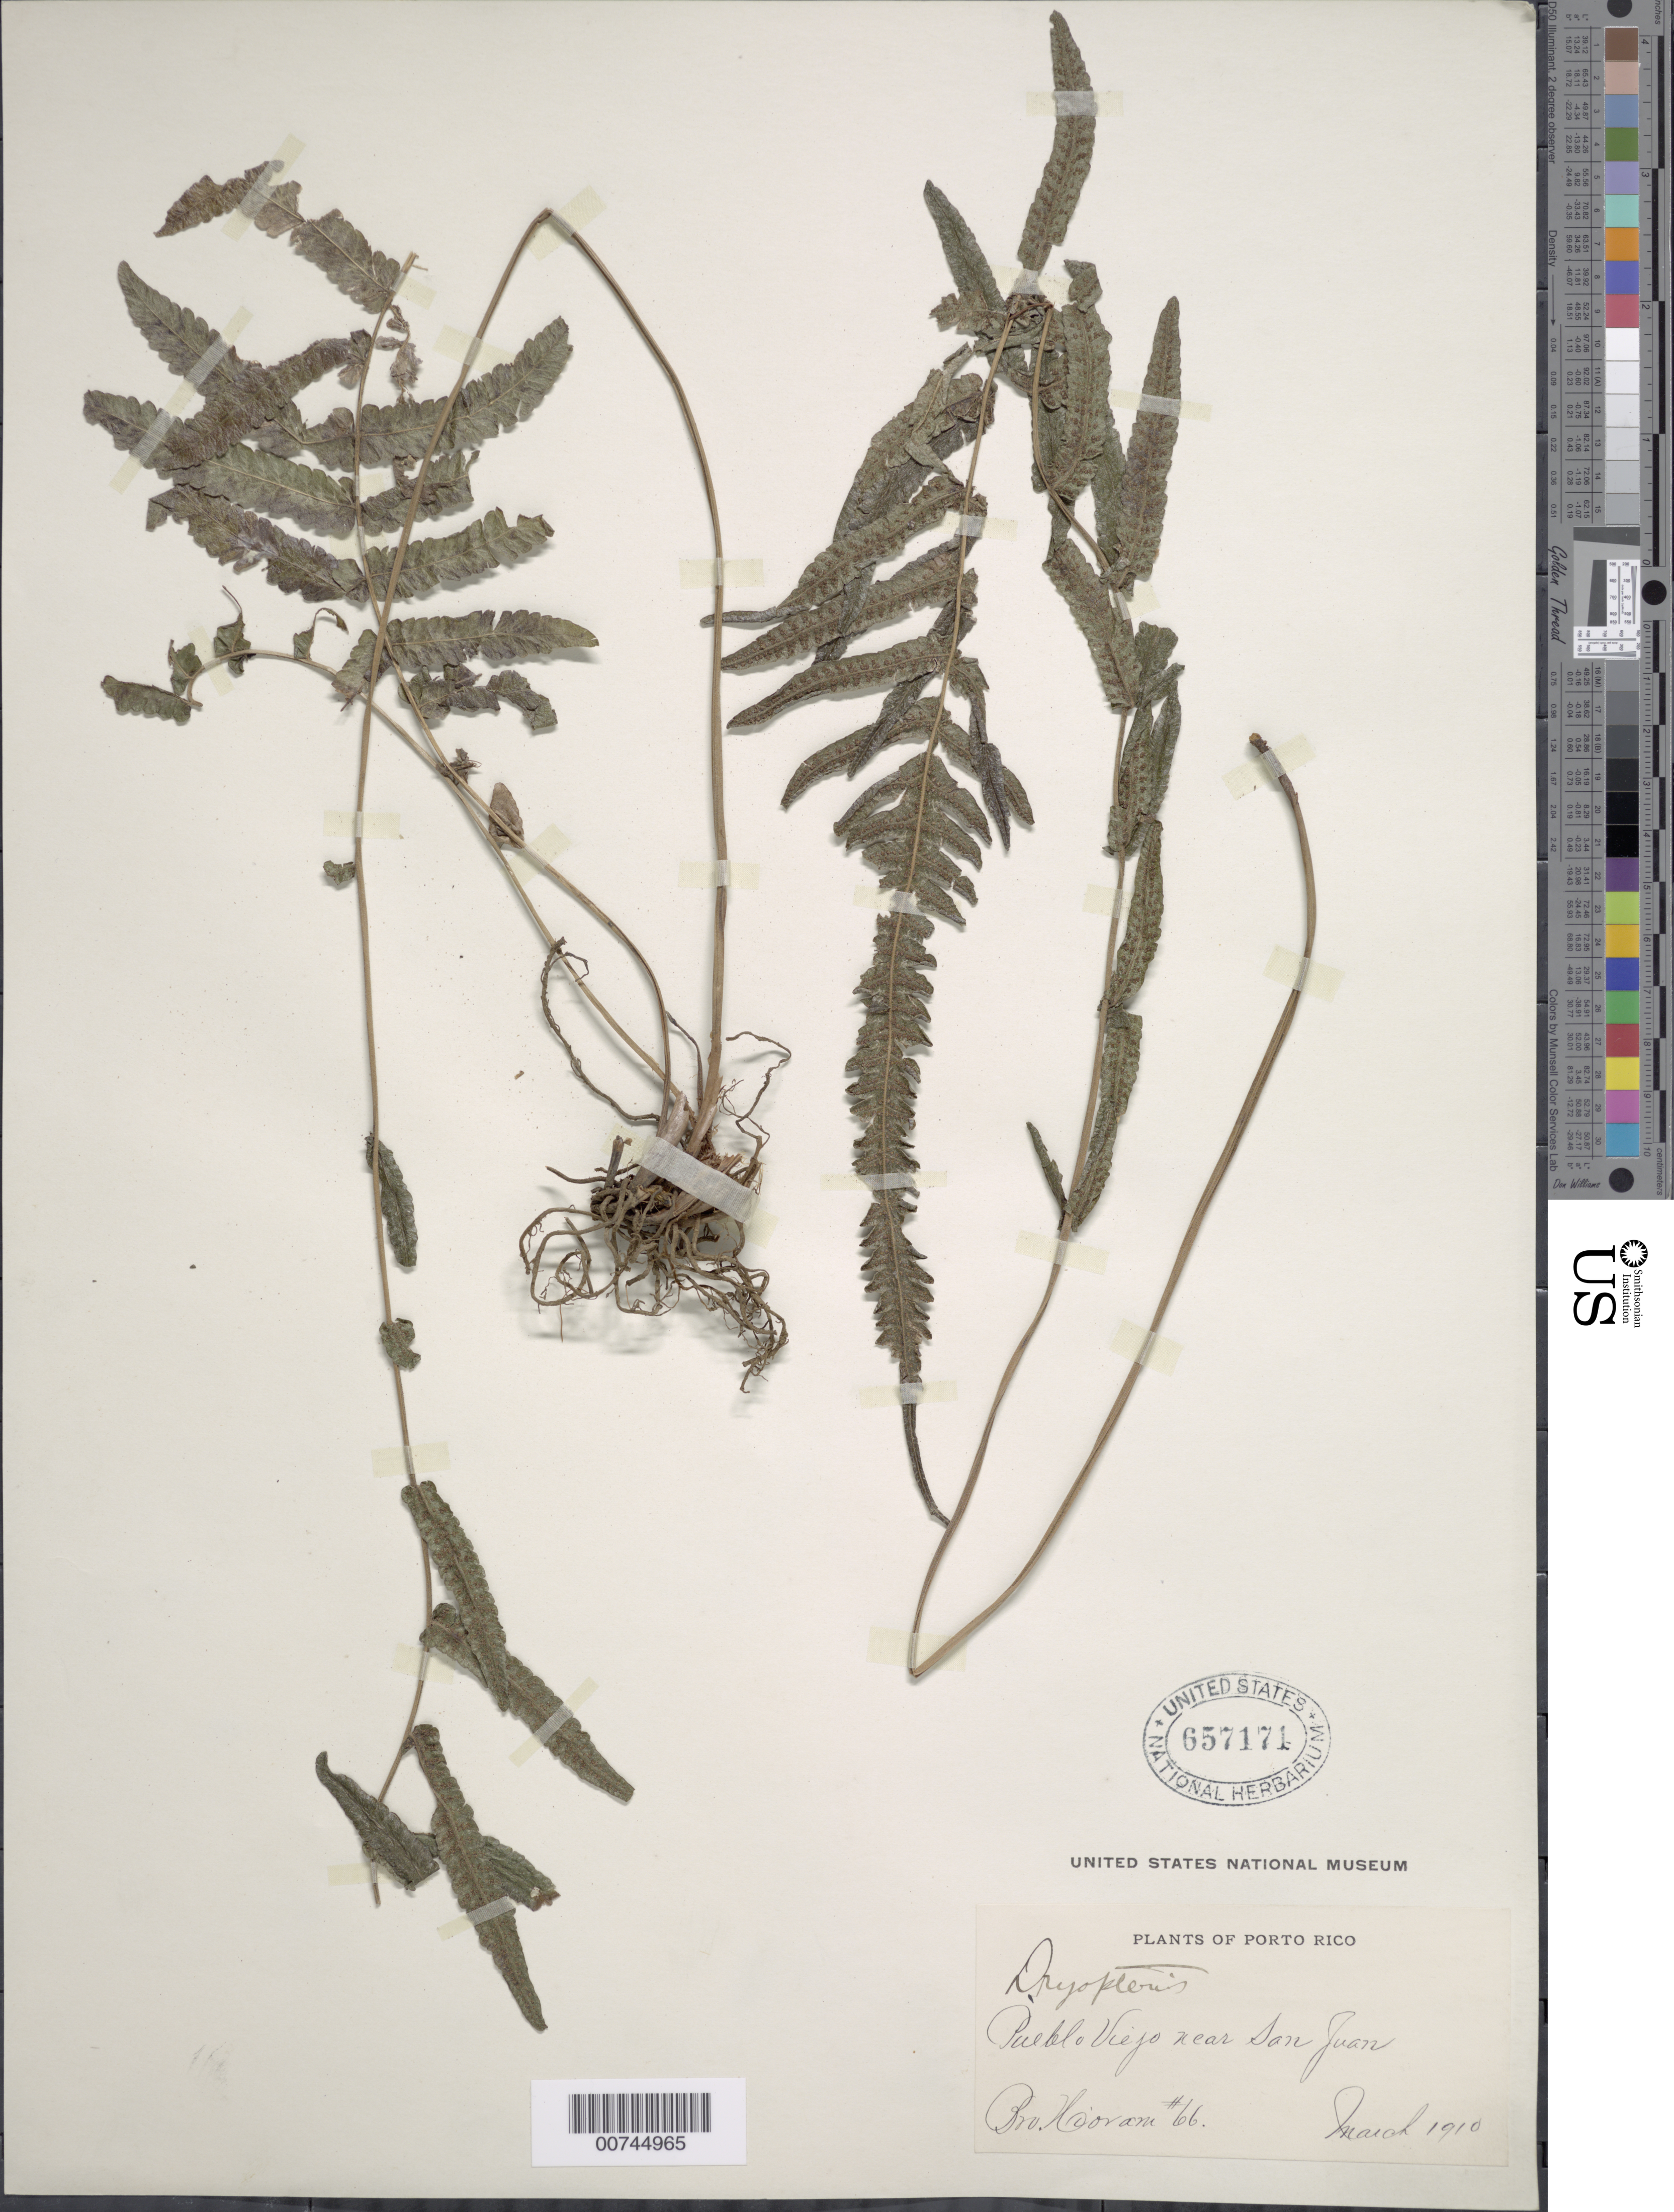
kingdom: Plantae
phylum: Tracheophyta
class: Polypodiopsida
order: Polypodiales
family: Thelypteridaceae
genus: Goniopteris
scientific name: Goniopteris leptocladia (Fée) comb. nov., ined 2015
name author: (Fée)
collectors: Bro. Hioram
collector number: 66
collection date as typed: Mar 1910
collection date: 1910-03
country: Puerto Rico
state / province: San Juan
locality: Pueblo Viejo near San Juan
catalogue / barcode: US 657171